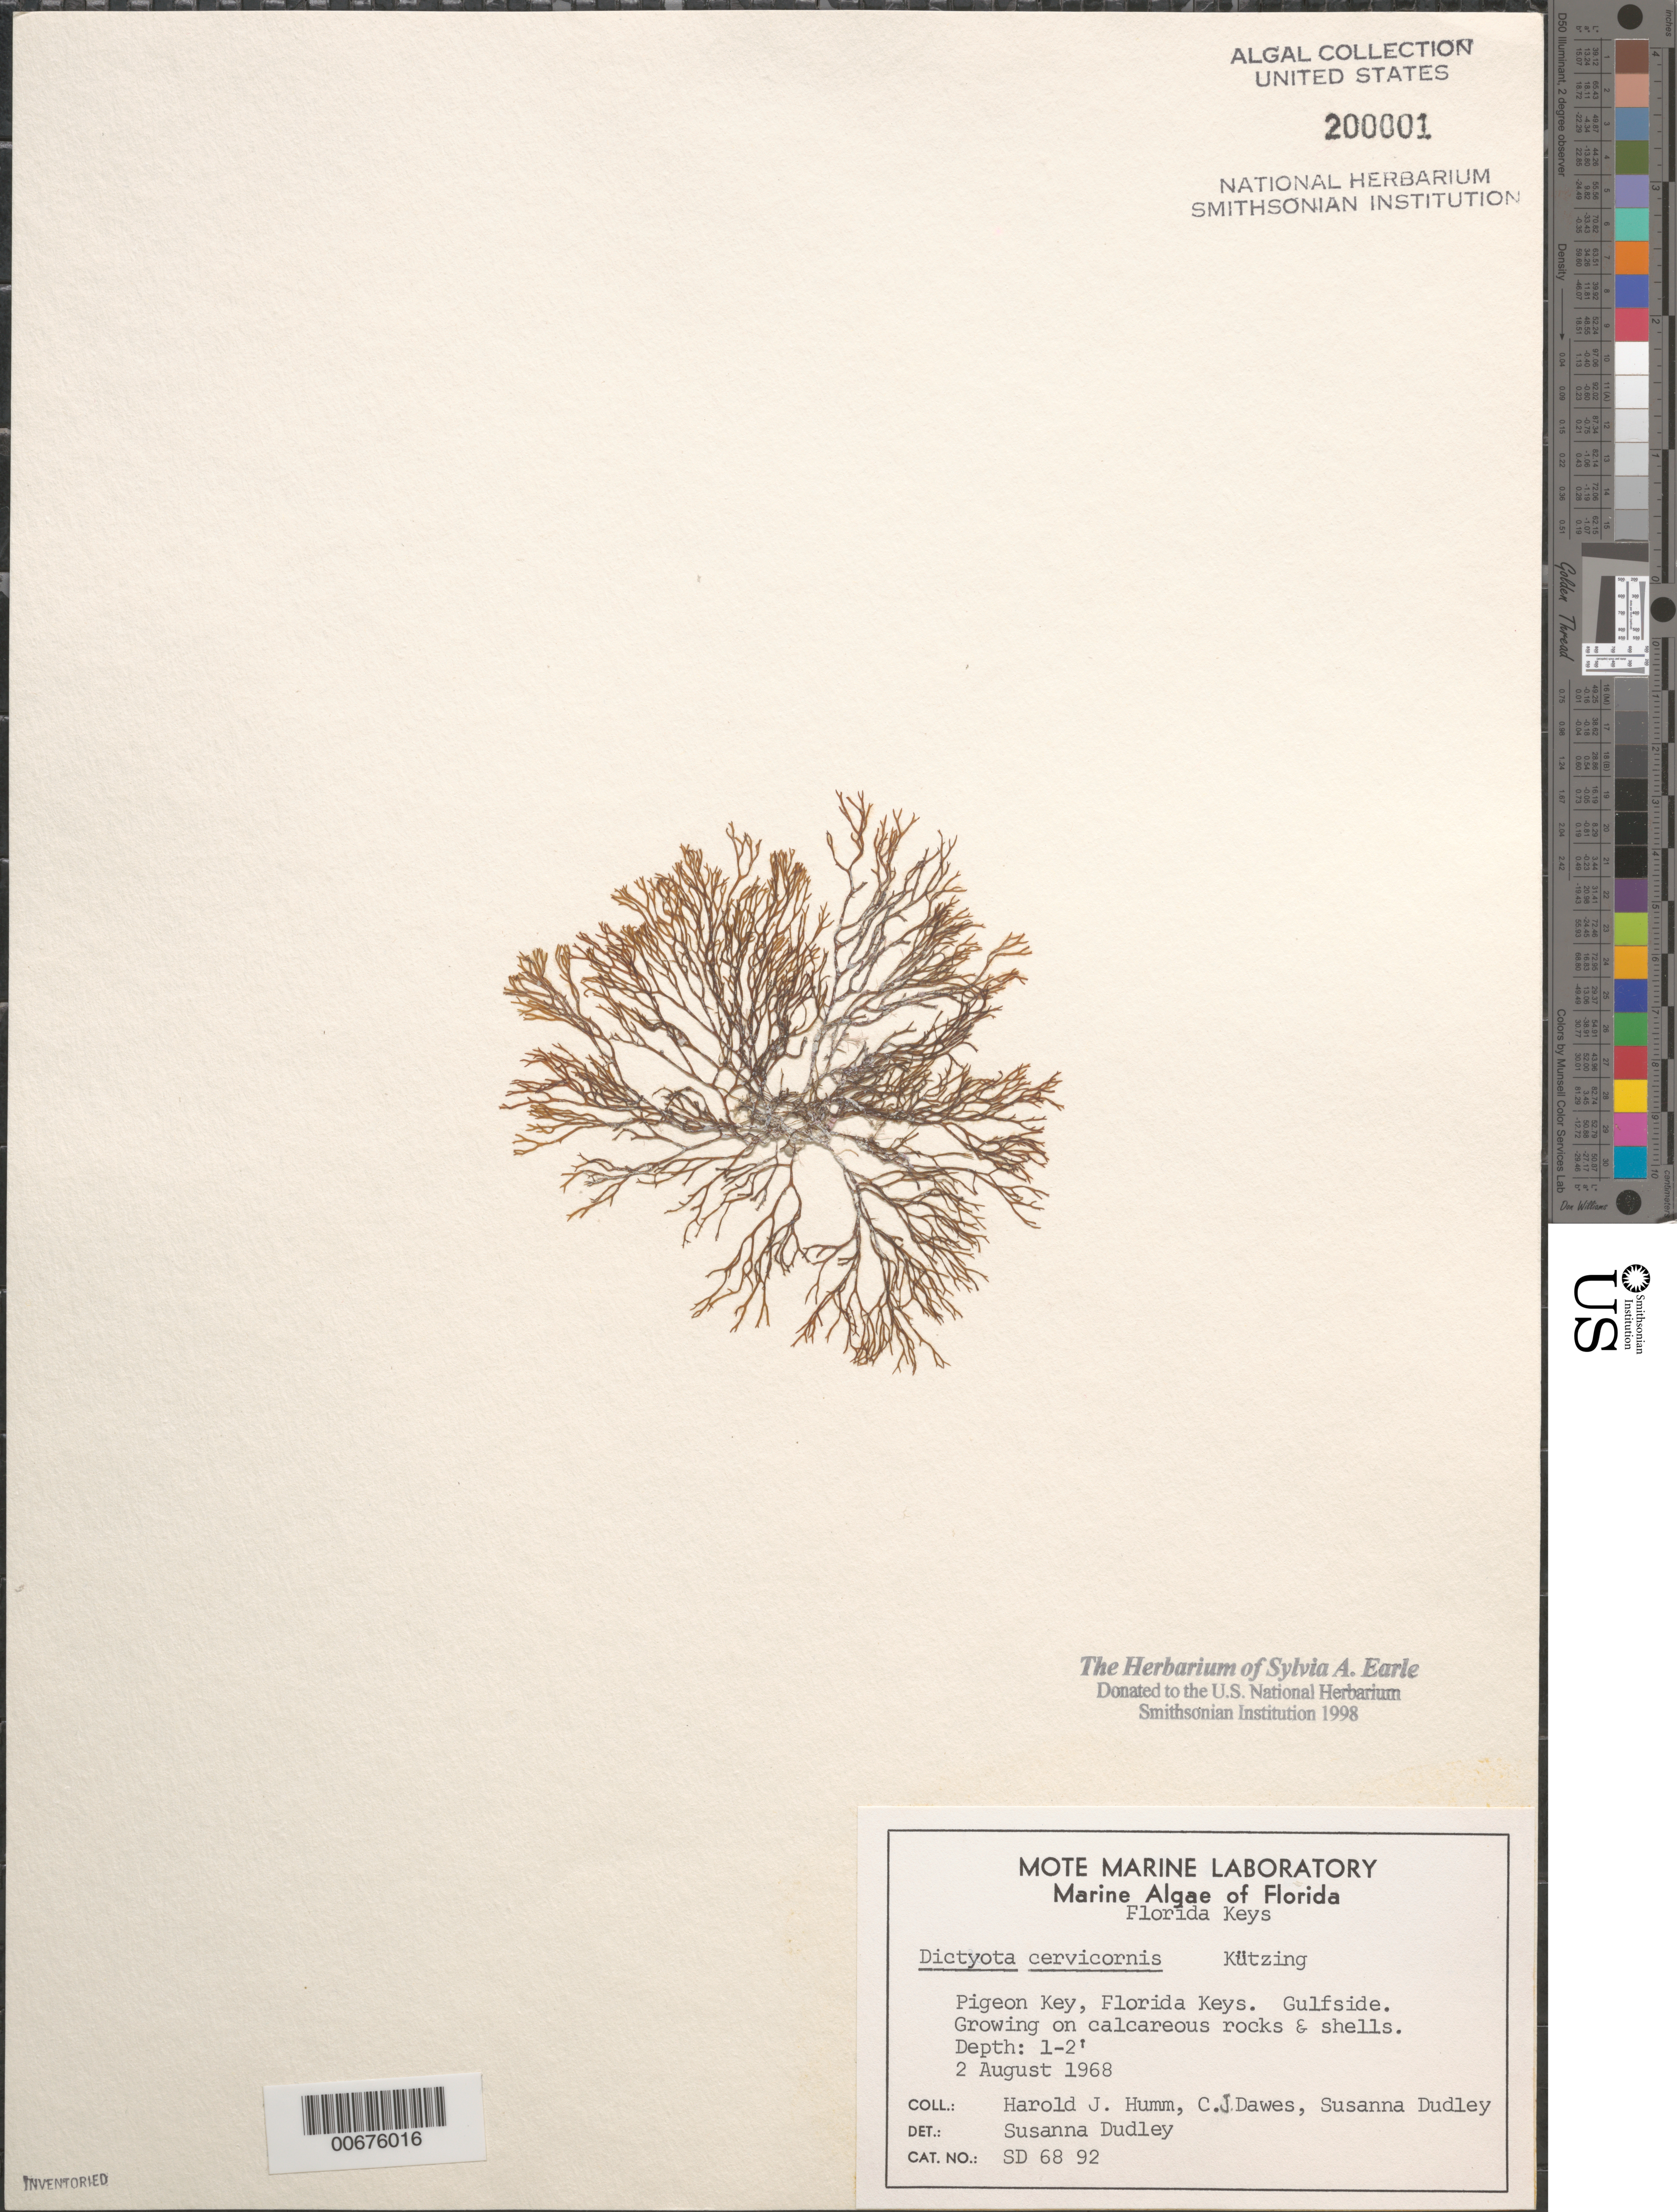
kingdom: Chromista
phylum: Ochrophyta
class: Phaeophyceae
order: Dictyotales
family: Dictyotaceae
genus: Dictyota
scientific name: Dictyota cervicornis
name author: Kütz.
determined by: Dudley, S.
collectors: S. Dudley, H. J. Humm & C. Dawes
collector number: SD 68 92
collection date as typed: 02 Aug 1968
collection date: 1968-08-02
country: United States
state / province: Florida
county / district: Monroe County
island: Pigeon Key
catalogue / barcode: US 200001